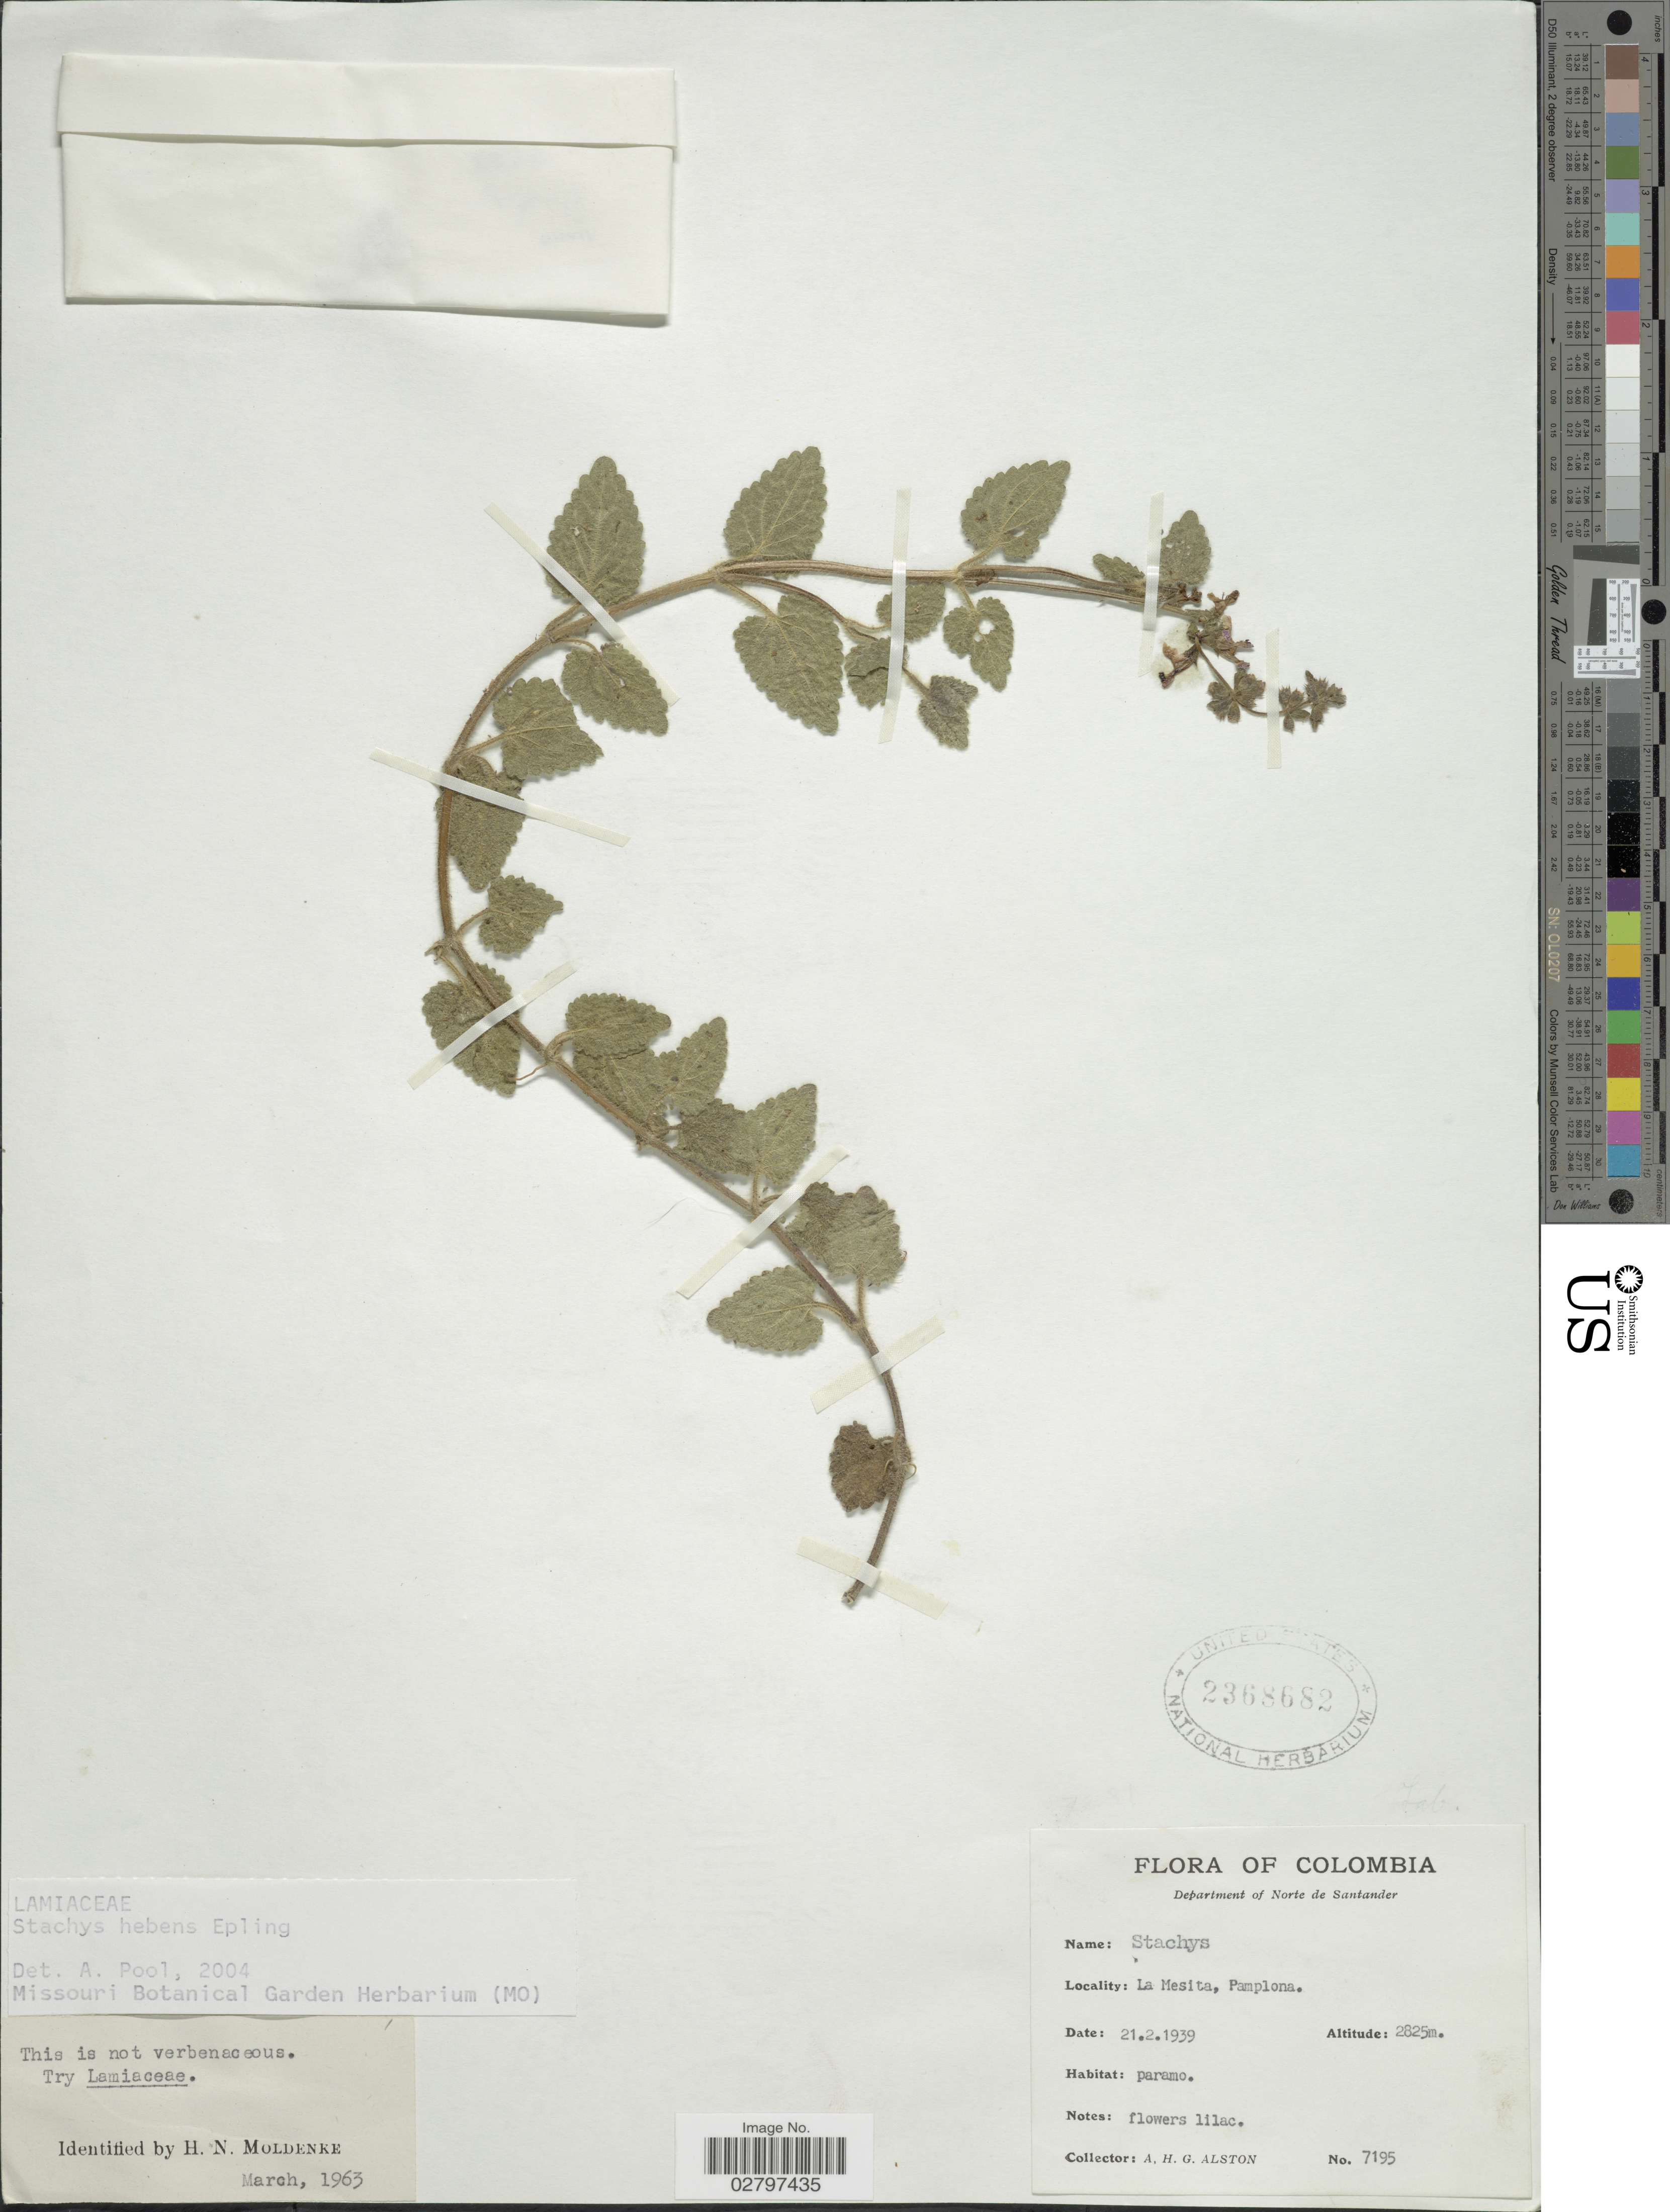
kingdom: Plantae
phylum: Tracheophyta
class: Magnoliopsida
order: Lamiales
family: Lamiaceae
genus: Stachys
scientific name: Stachys hebens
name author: Epling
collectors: A. H. Alston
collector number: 7195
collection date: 1939-02-21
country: Colombia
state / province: Norte de Santander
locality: Department of Norte de Santander, La Mesita, Pamplona.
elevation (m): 2825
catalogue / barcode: US 2368682